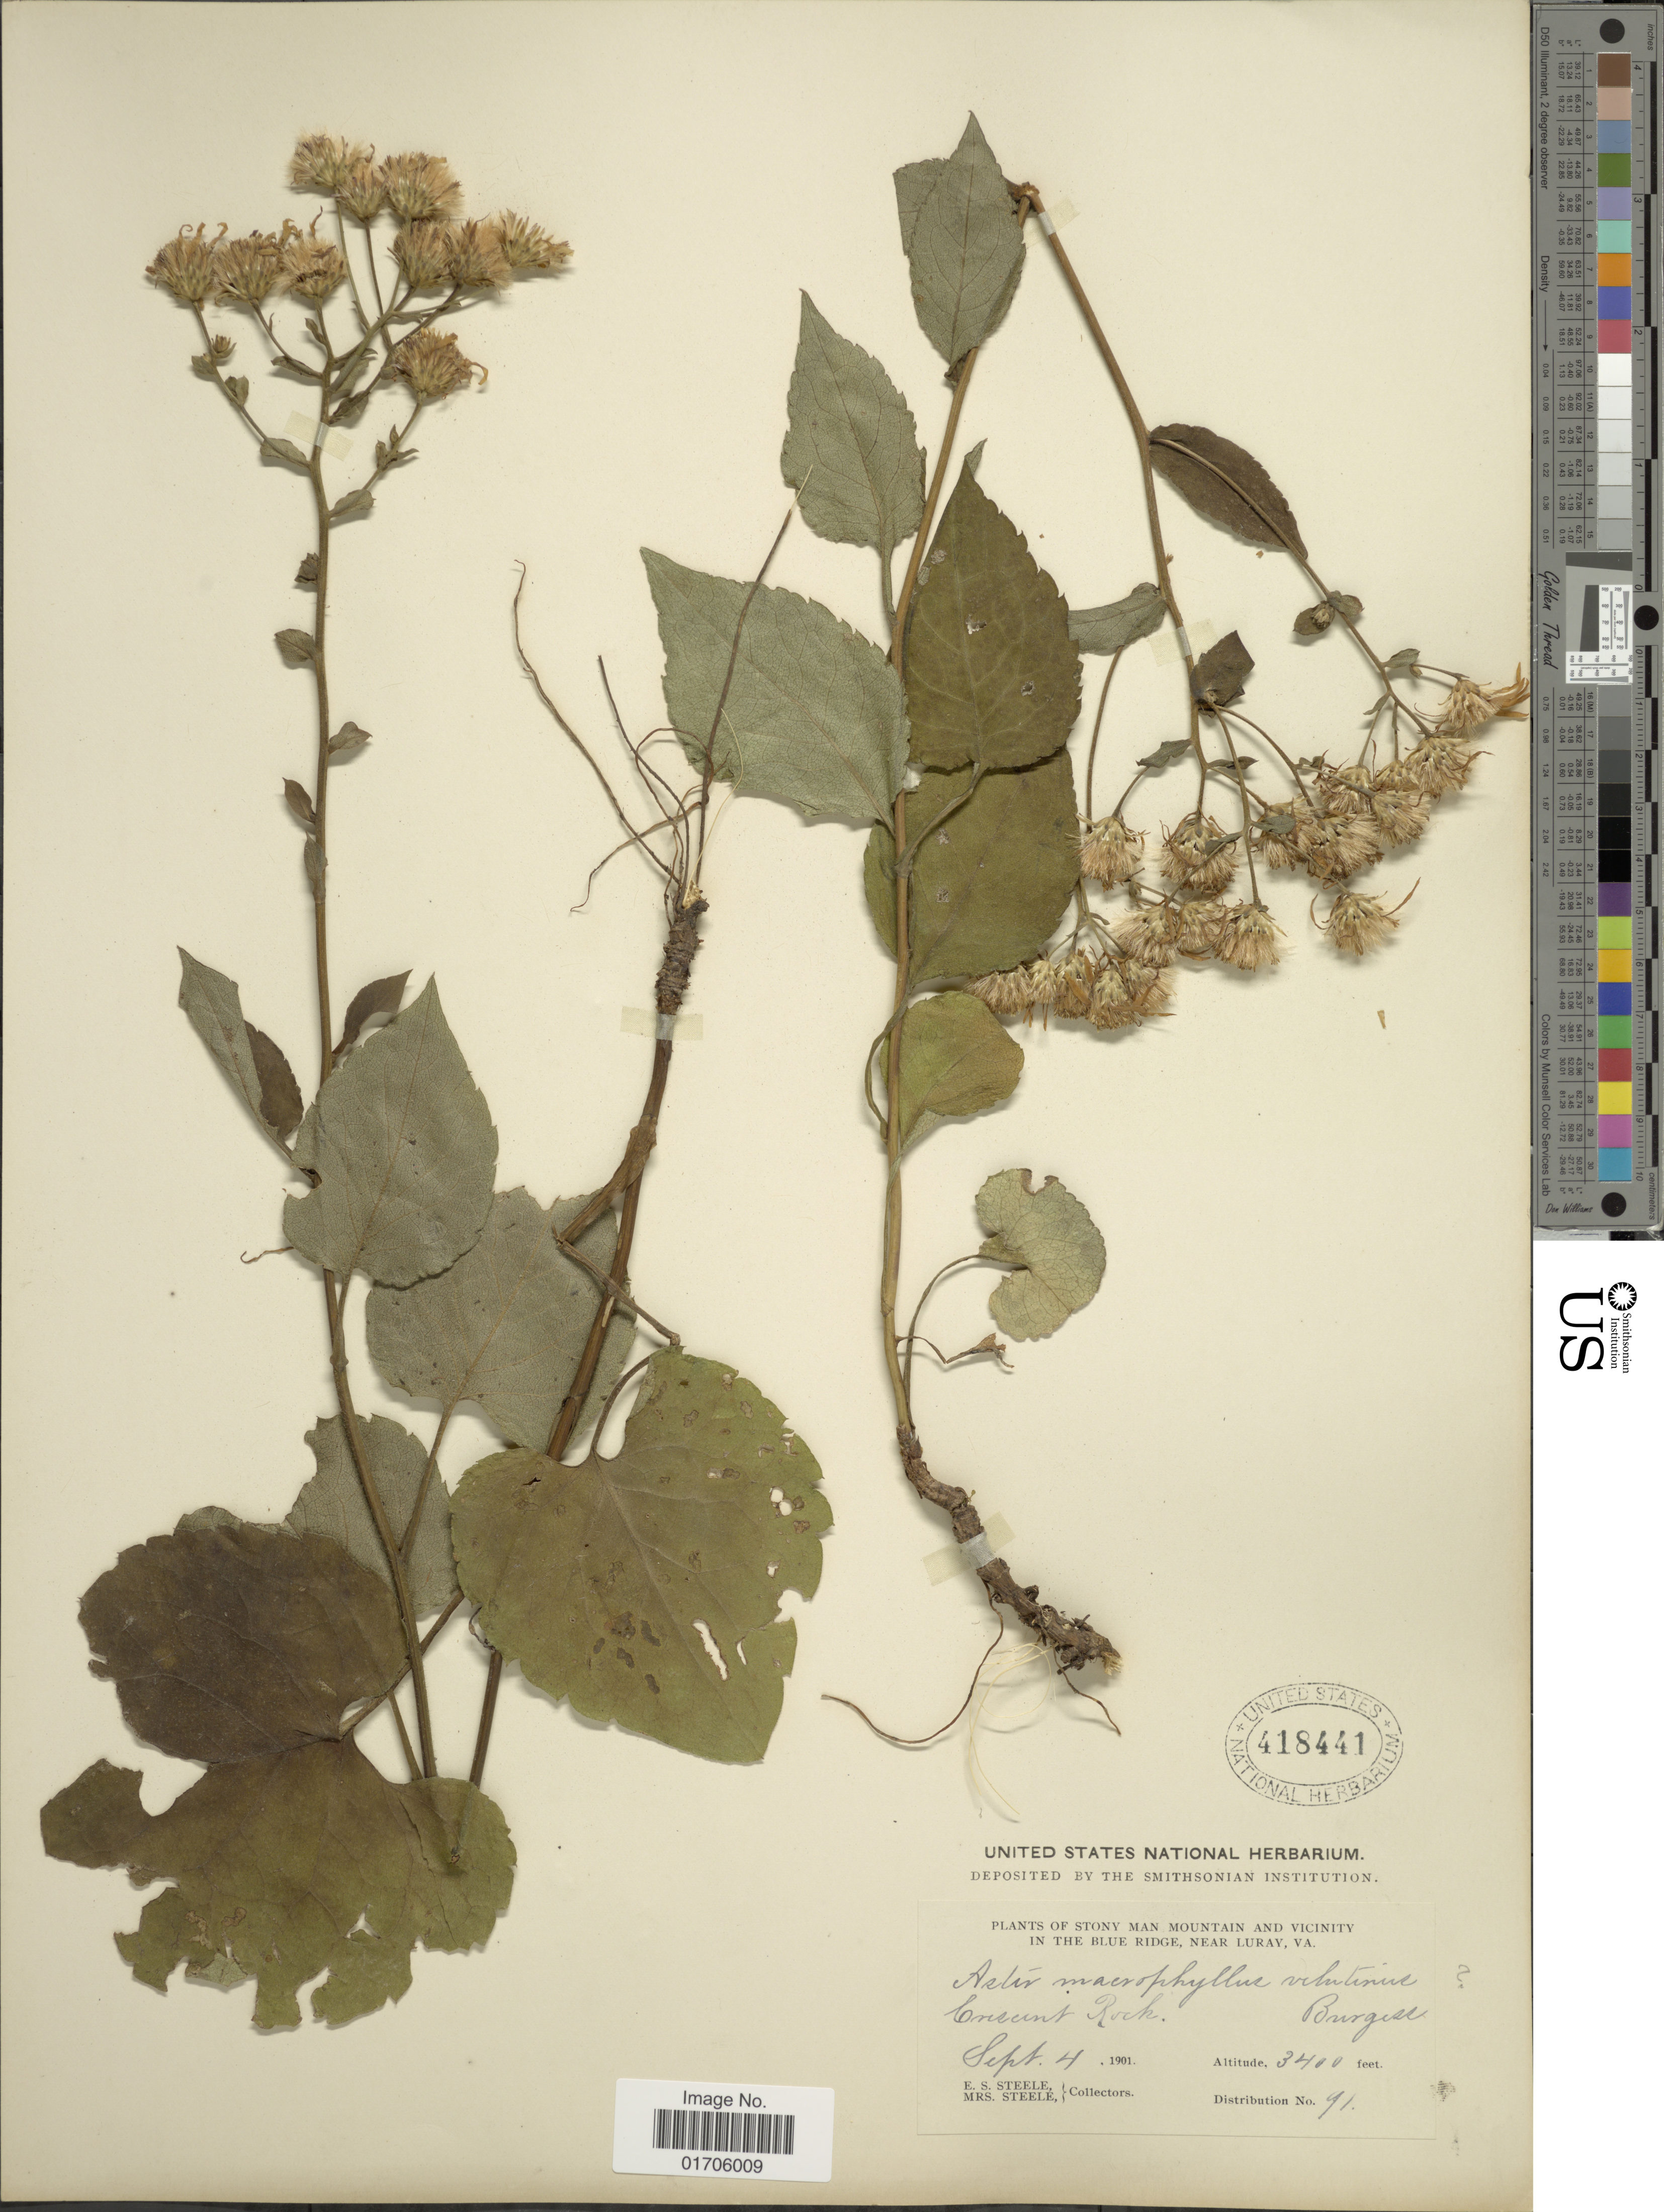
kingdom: Plantae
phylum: Tracheophyta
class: Magnoliopsida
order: Asterales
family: Asteraceae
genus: Eurybia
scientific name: Eurybia sp.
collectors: E. Steele & Mrs. E. S. Steele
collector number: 91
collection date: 1901-09-04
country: United States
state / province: Virginia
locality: Stony Man Mountain and Vicinity in the Blue Ridge, near Luray, Va. Crescent Rock.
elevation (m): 1036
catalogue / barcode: US 418441